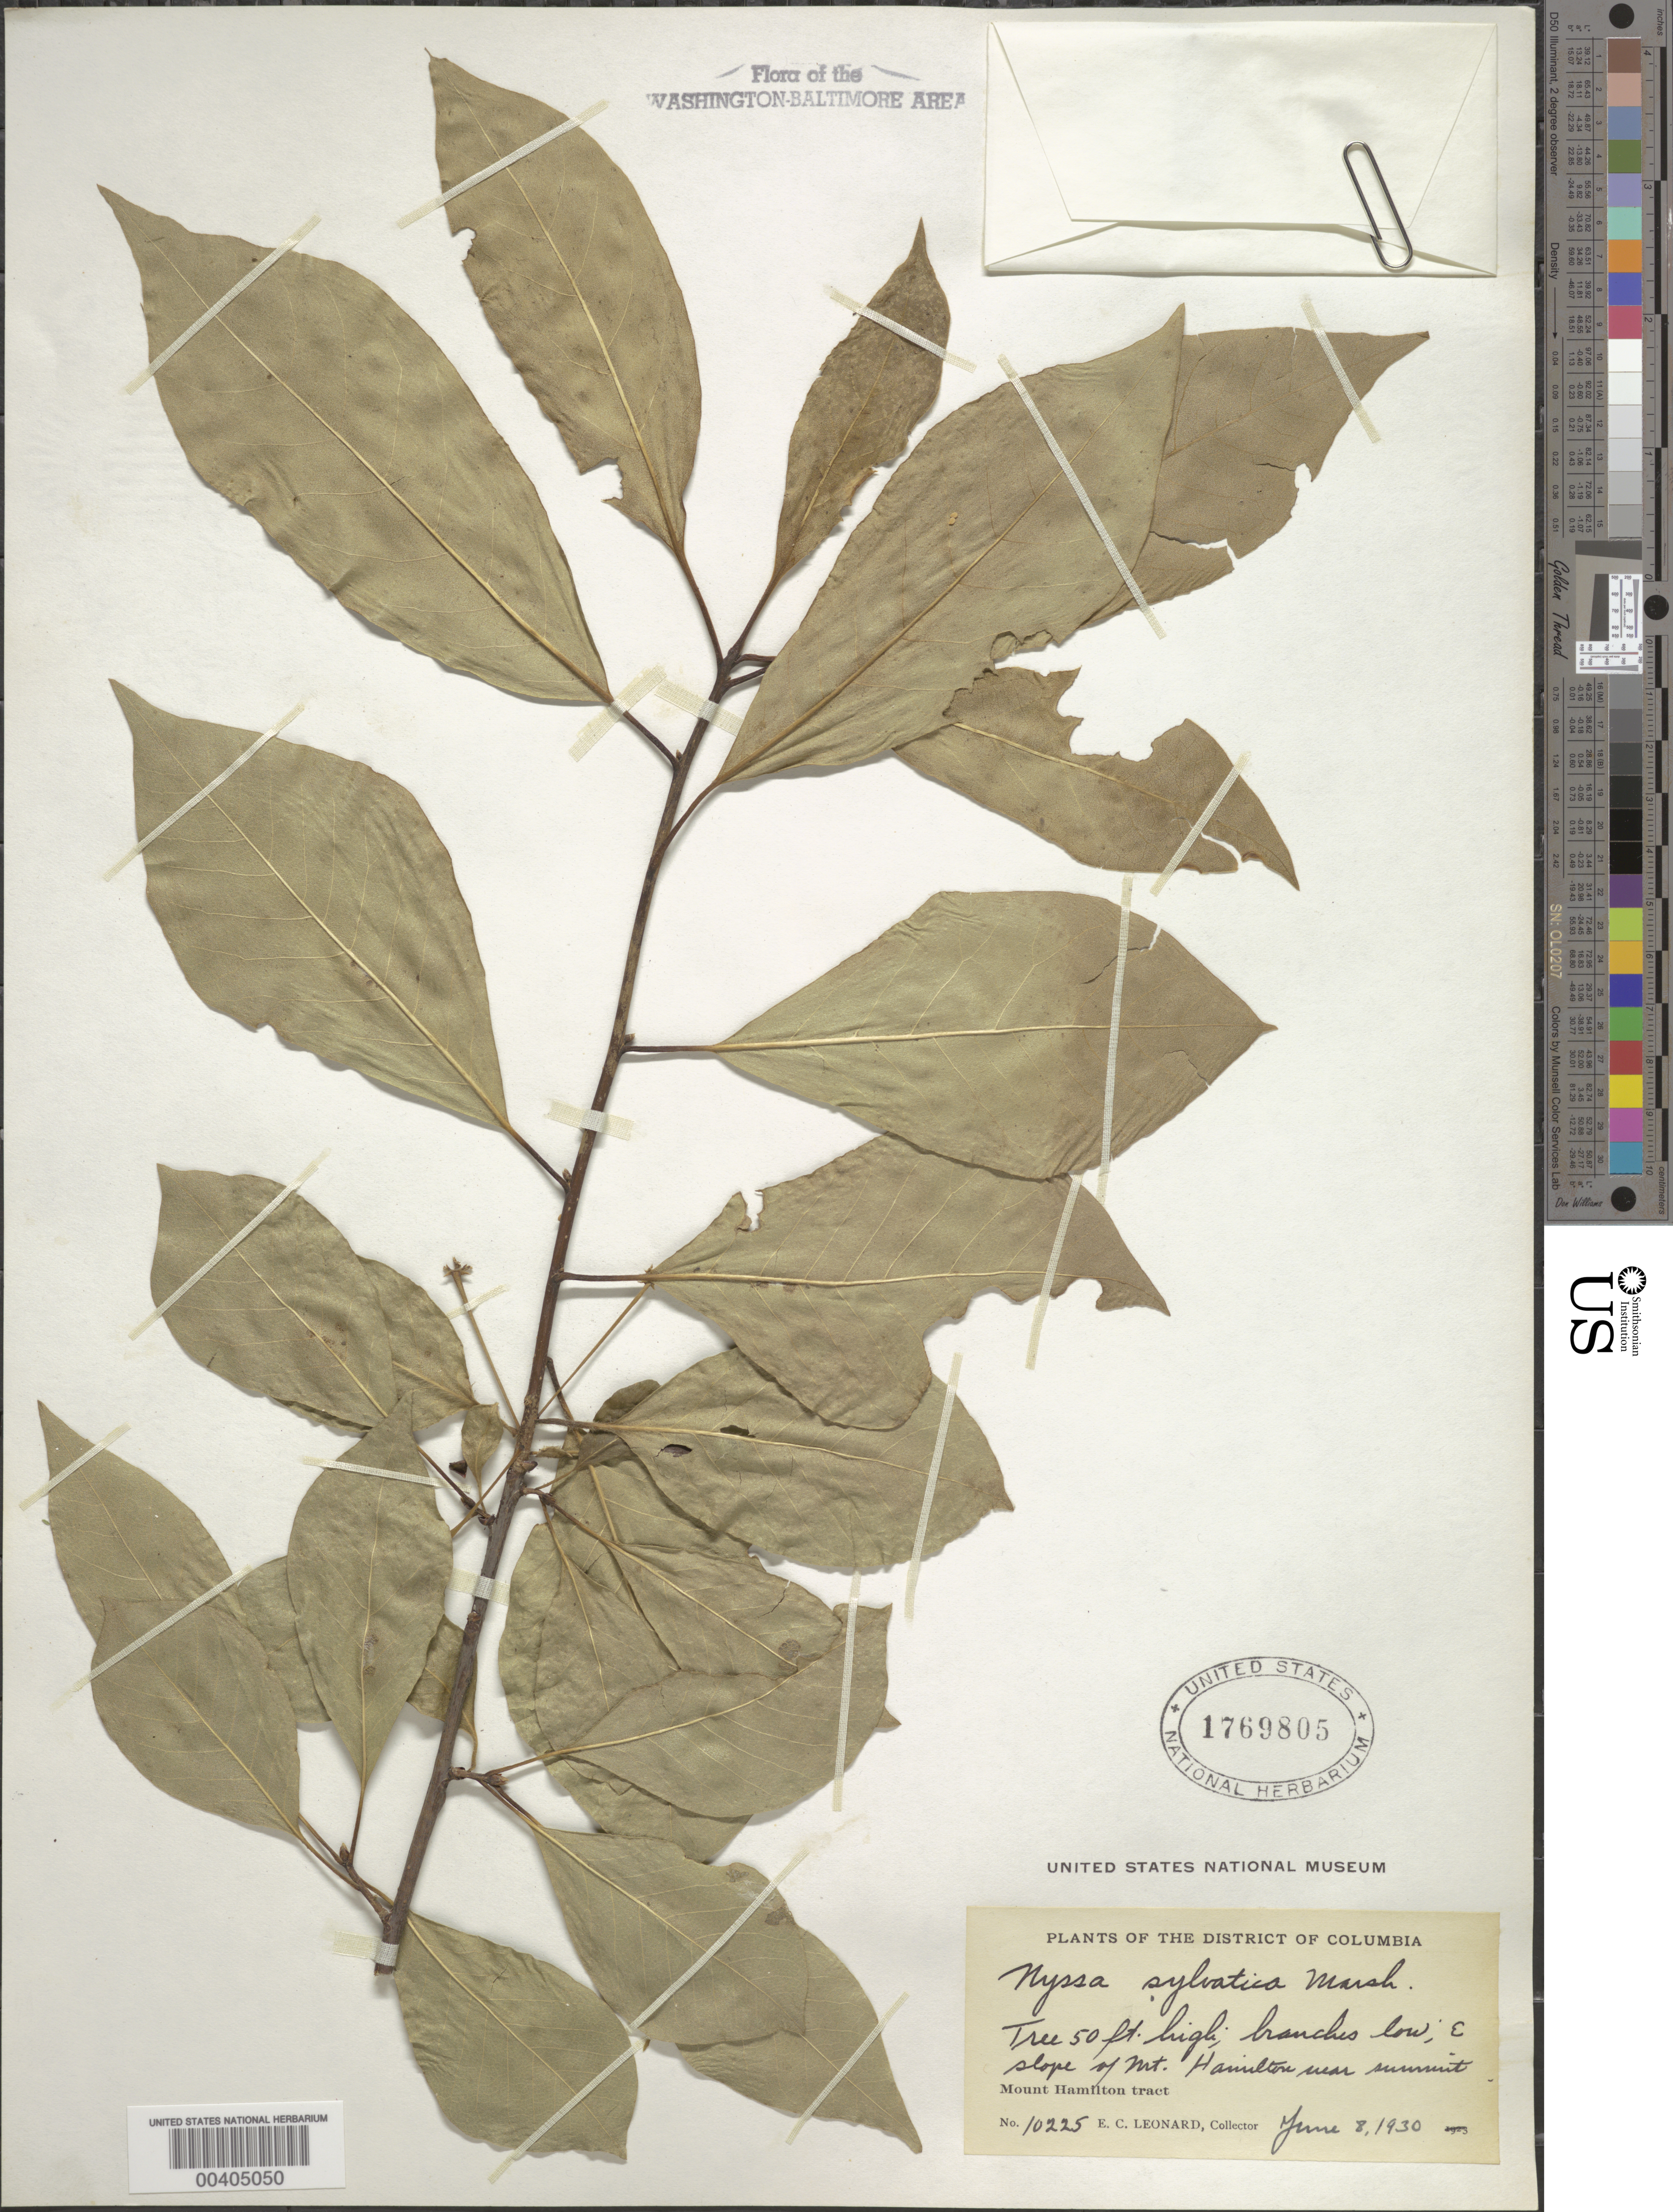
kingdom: Plantae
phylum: Tracheophyta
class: Magnoliopsida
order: Cornales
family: Nyssaceae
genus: Nyssa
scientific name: Nyssa sylvatica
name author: Marshall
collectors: E. C. Leonard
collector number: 10225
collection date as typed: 08 Jun 1930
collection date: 1930-06-08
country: United States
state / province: District of Columbia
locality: E slope of Mt. Hamilton near summit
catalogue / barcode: US 1769805